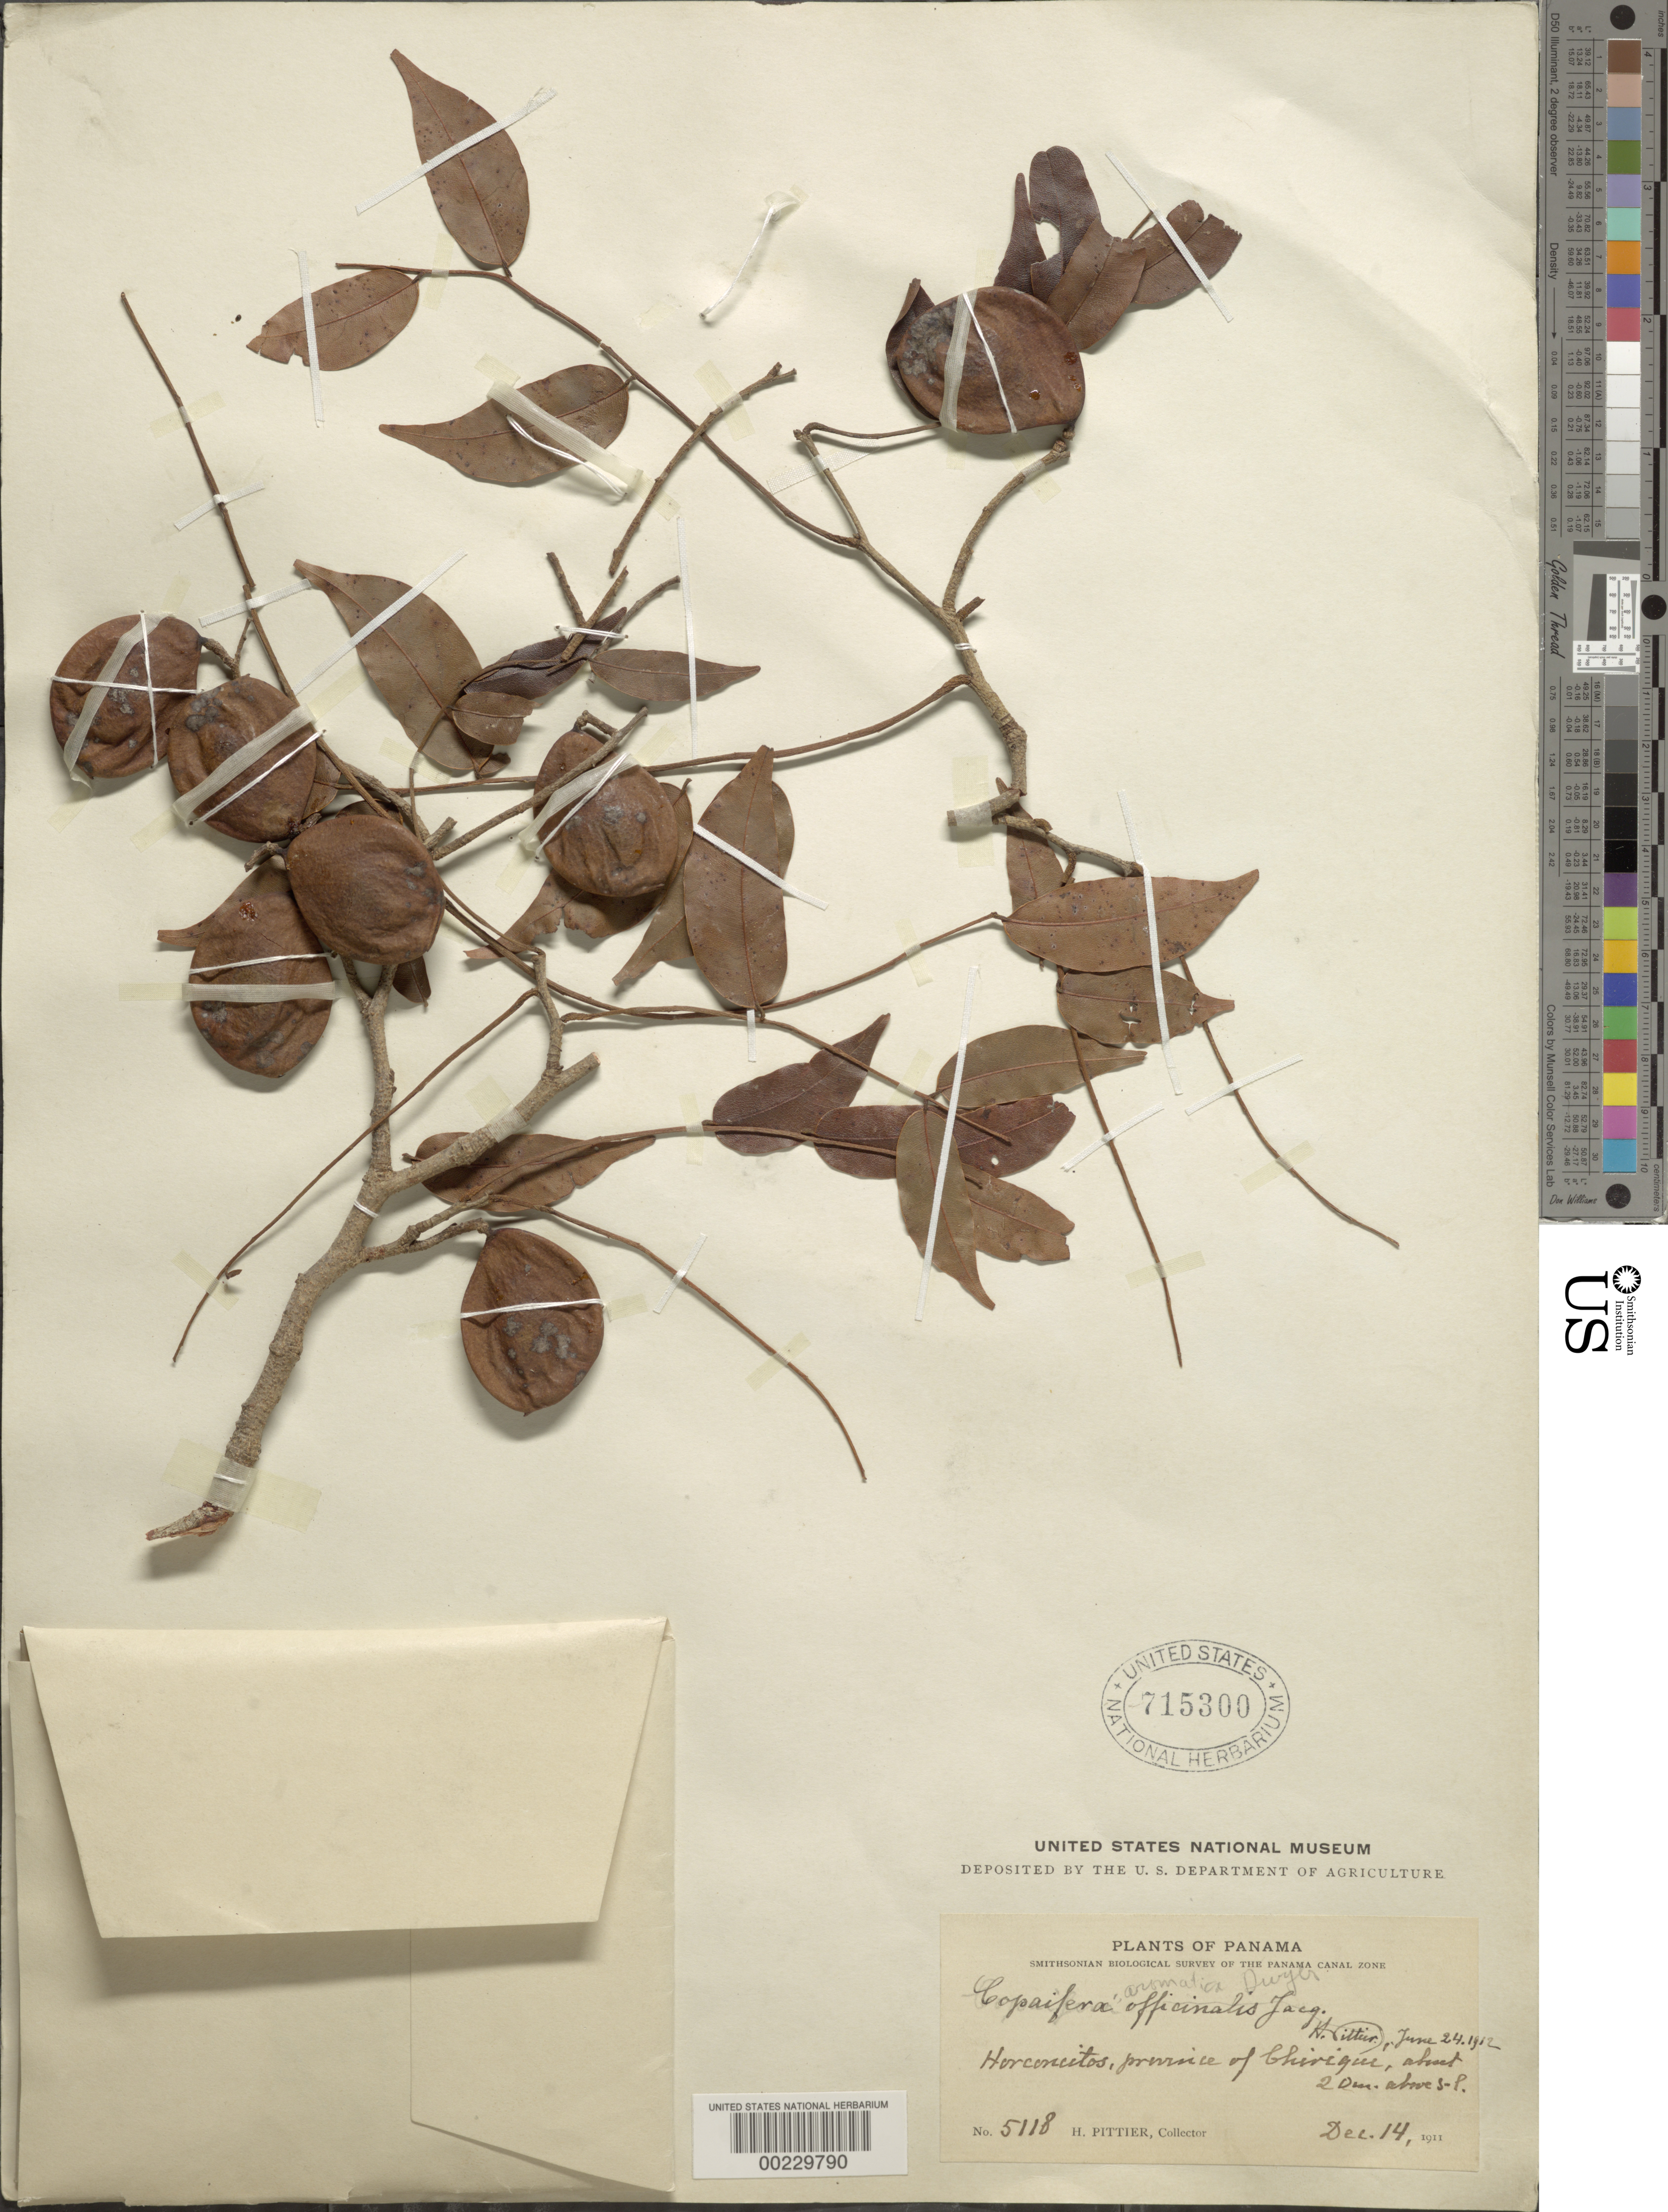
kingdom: Plantae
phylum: Tracheophyta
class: Magnoliopsida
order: Fabales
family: Fabaceae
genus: Copaifera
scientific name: Copaifera aromatica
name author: Dwyer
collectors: H. F. Pittier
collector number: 5118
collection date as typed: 14 Dec 1911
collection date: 1911-12-14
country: Panama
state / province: Chiriquí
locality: Horconcitos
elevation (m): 20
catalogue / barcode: US 715300